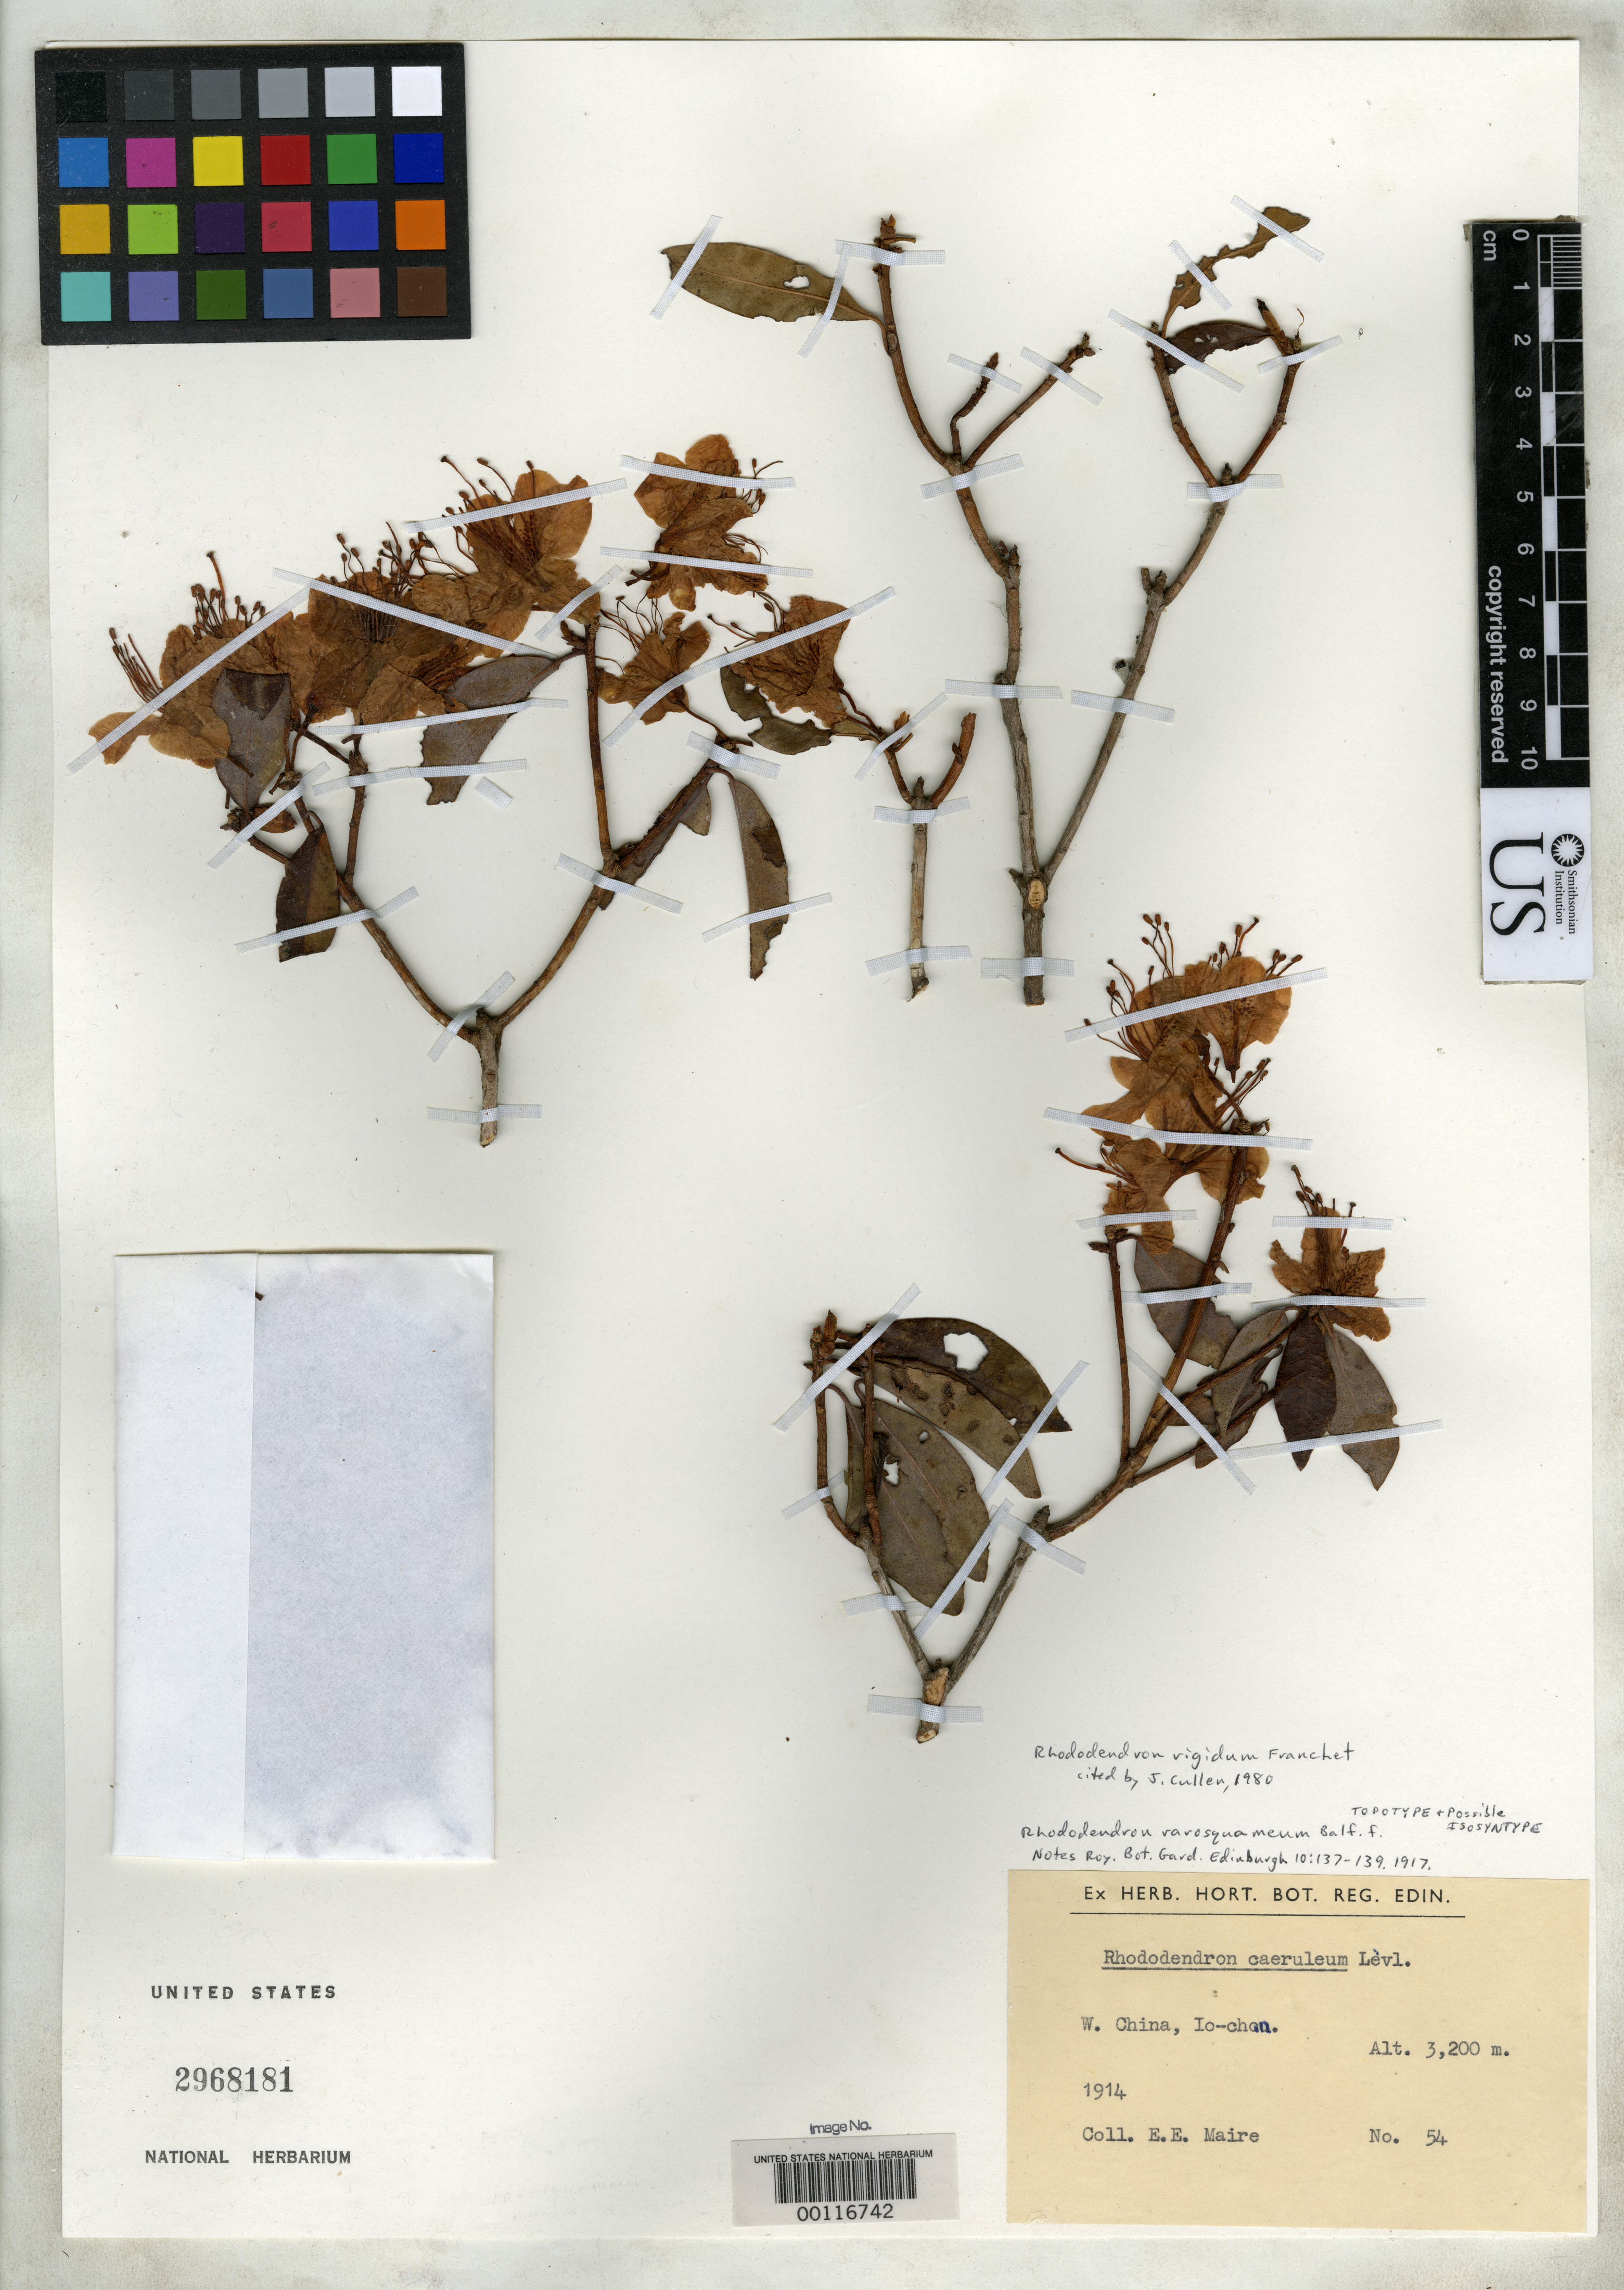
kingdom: Plantae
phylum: Tracheophyta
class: Magnoliopsida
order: Ericales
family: Ericaceae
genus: Rhododendron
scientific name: Rhododendron rarosquameum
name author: Balf. f.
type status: Possible Isosyntype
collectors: E. E. Maire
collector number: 54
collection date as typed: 1914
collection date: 1914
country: China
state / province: Yunnan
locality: Io-chaw.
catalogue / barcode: US 2968181